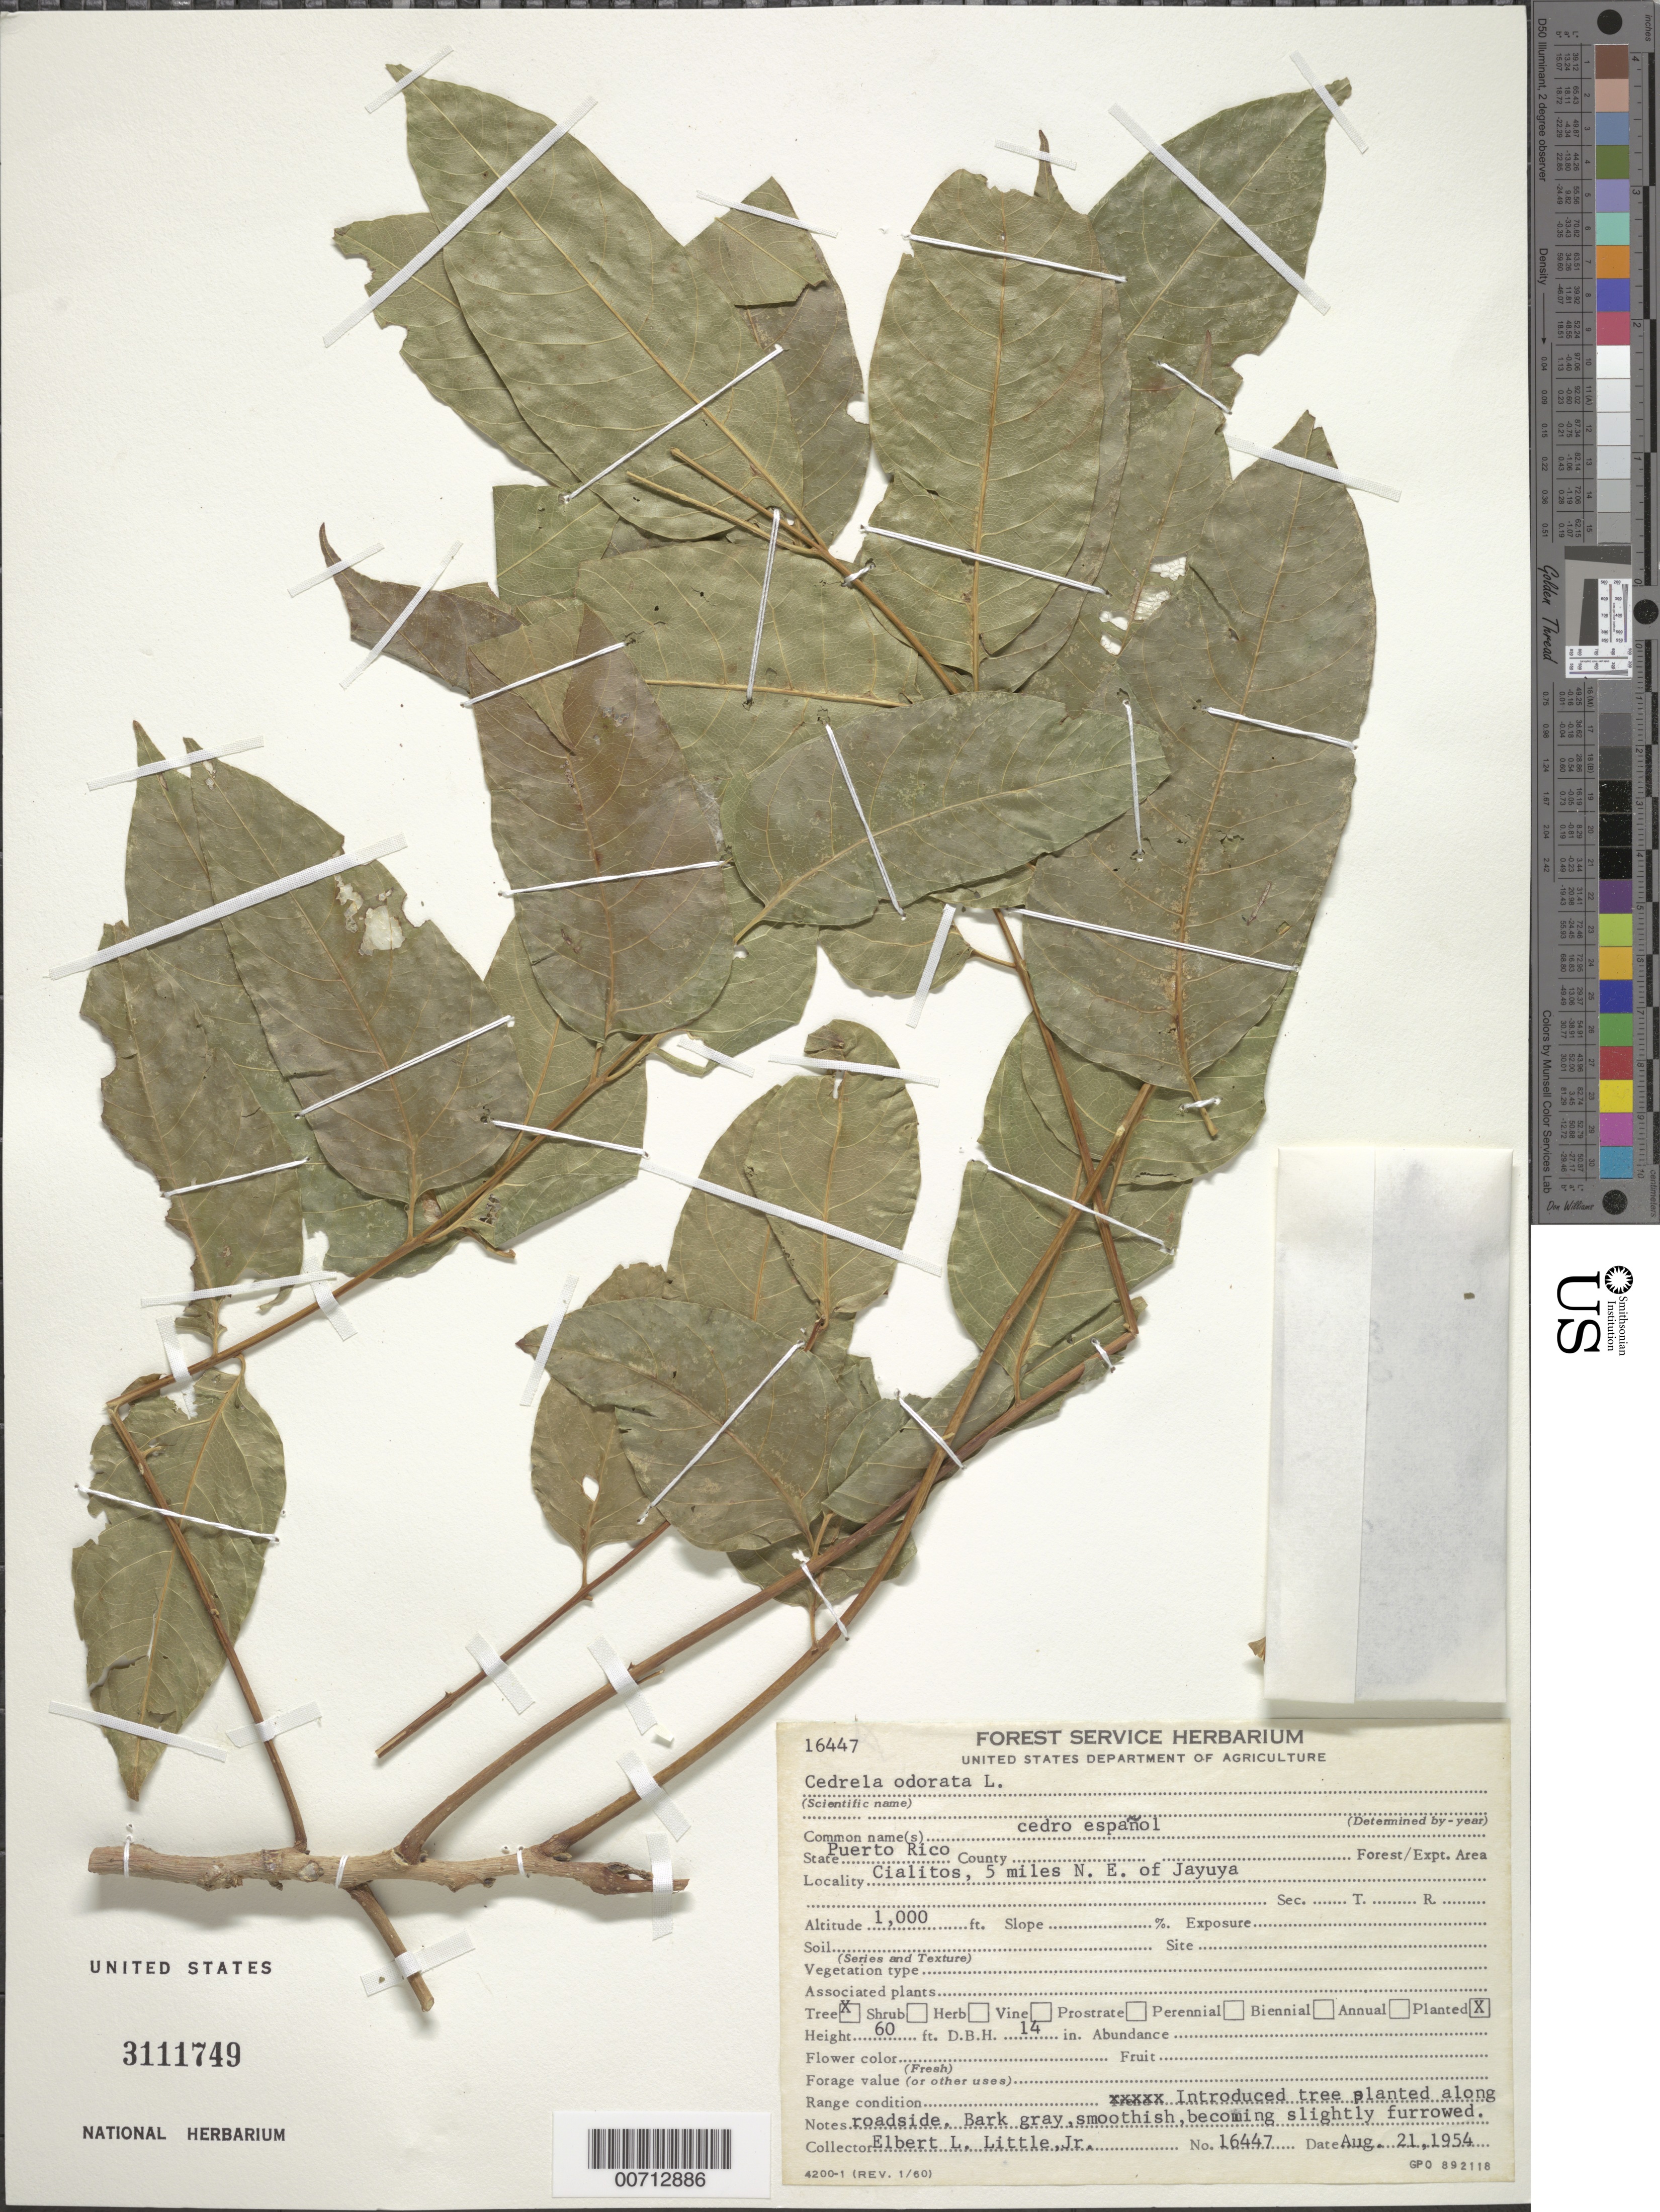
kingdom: Plantae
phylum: Tracheophyta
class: Magnoliopsida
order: Sapindales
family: Meliaceae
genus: Cedrela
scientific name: Cedrela odorata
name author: L.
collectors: E. L. Little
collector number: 16447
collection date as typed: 21 Aug 1954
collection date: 1954-08-21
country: Puerto Rico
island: Greater Antilles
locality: Jayuya, 5 mi NE of; Cialitos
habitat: Planted along roadside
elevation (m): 305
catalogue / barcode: US 3111749